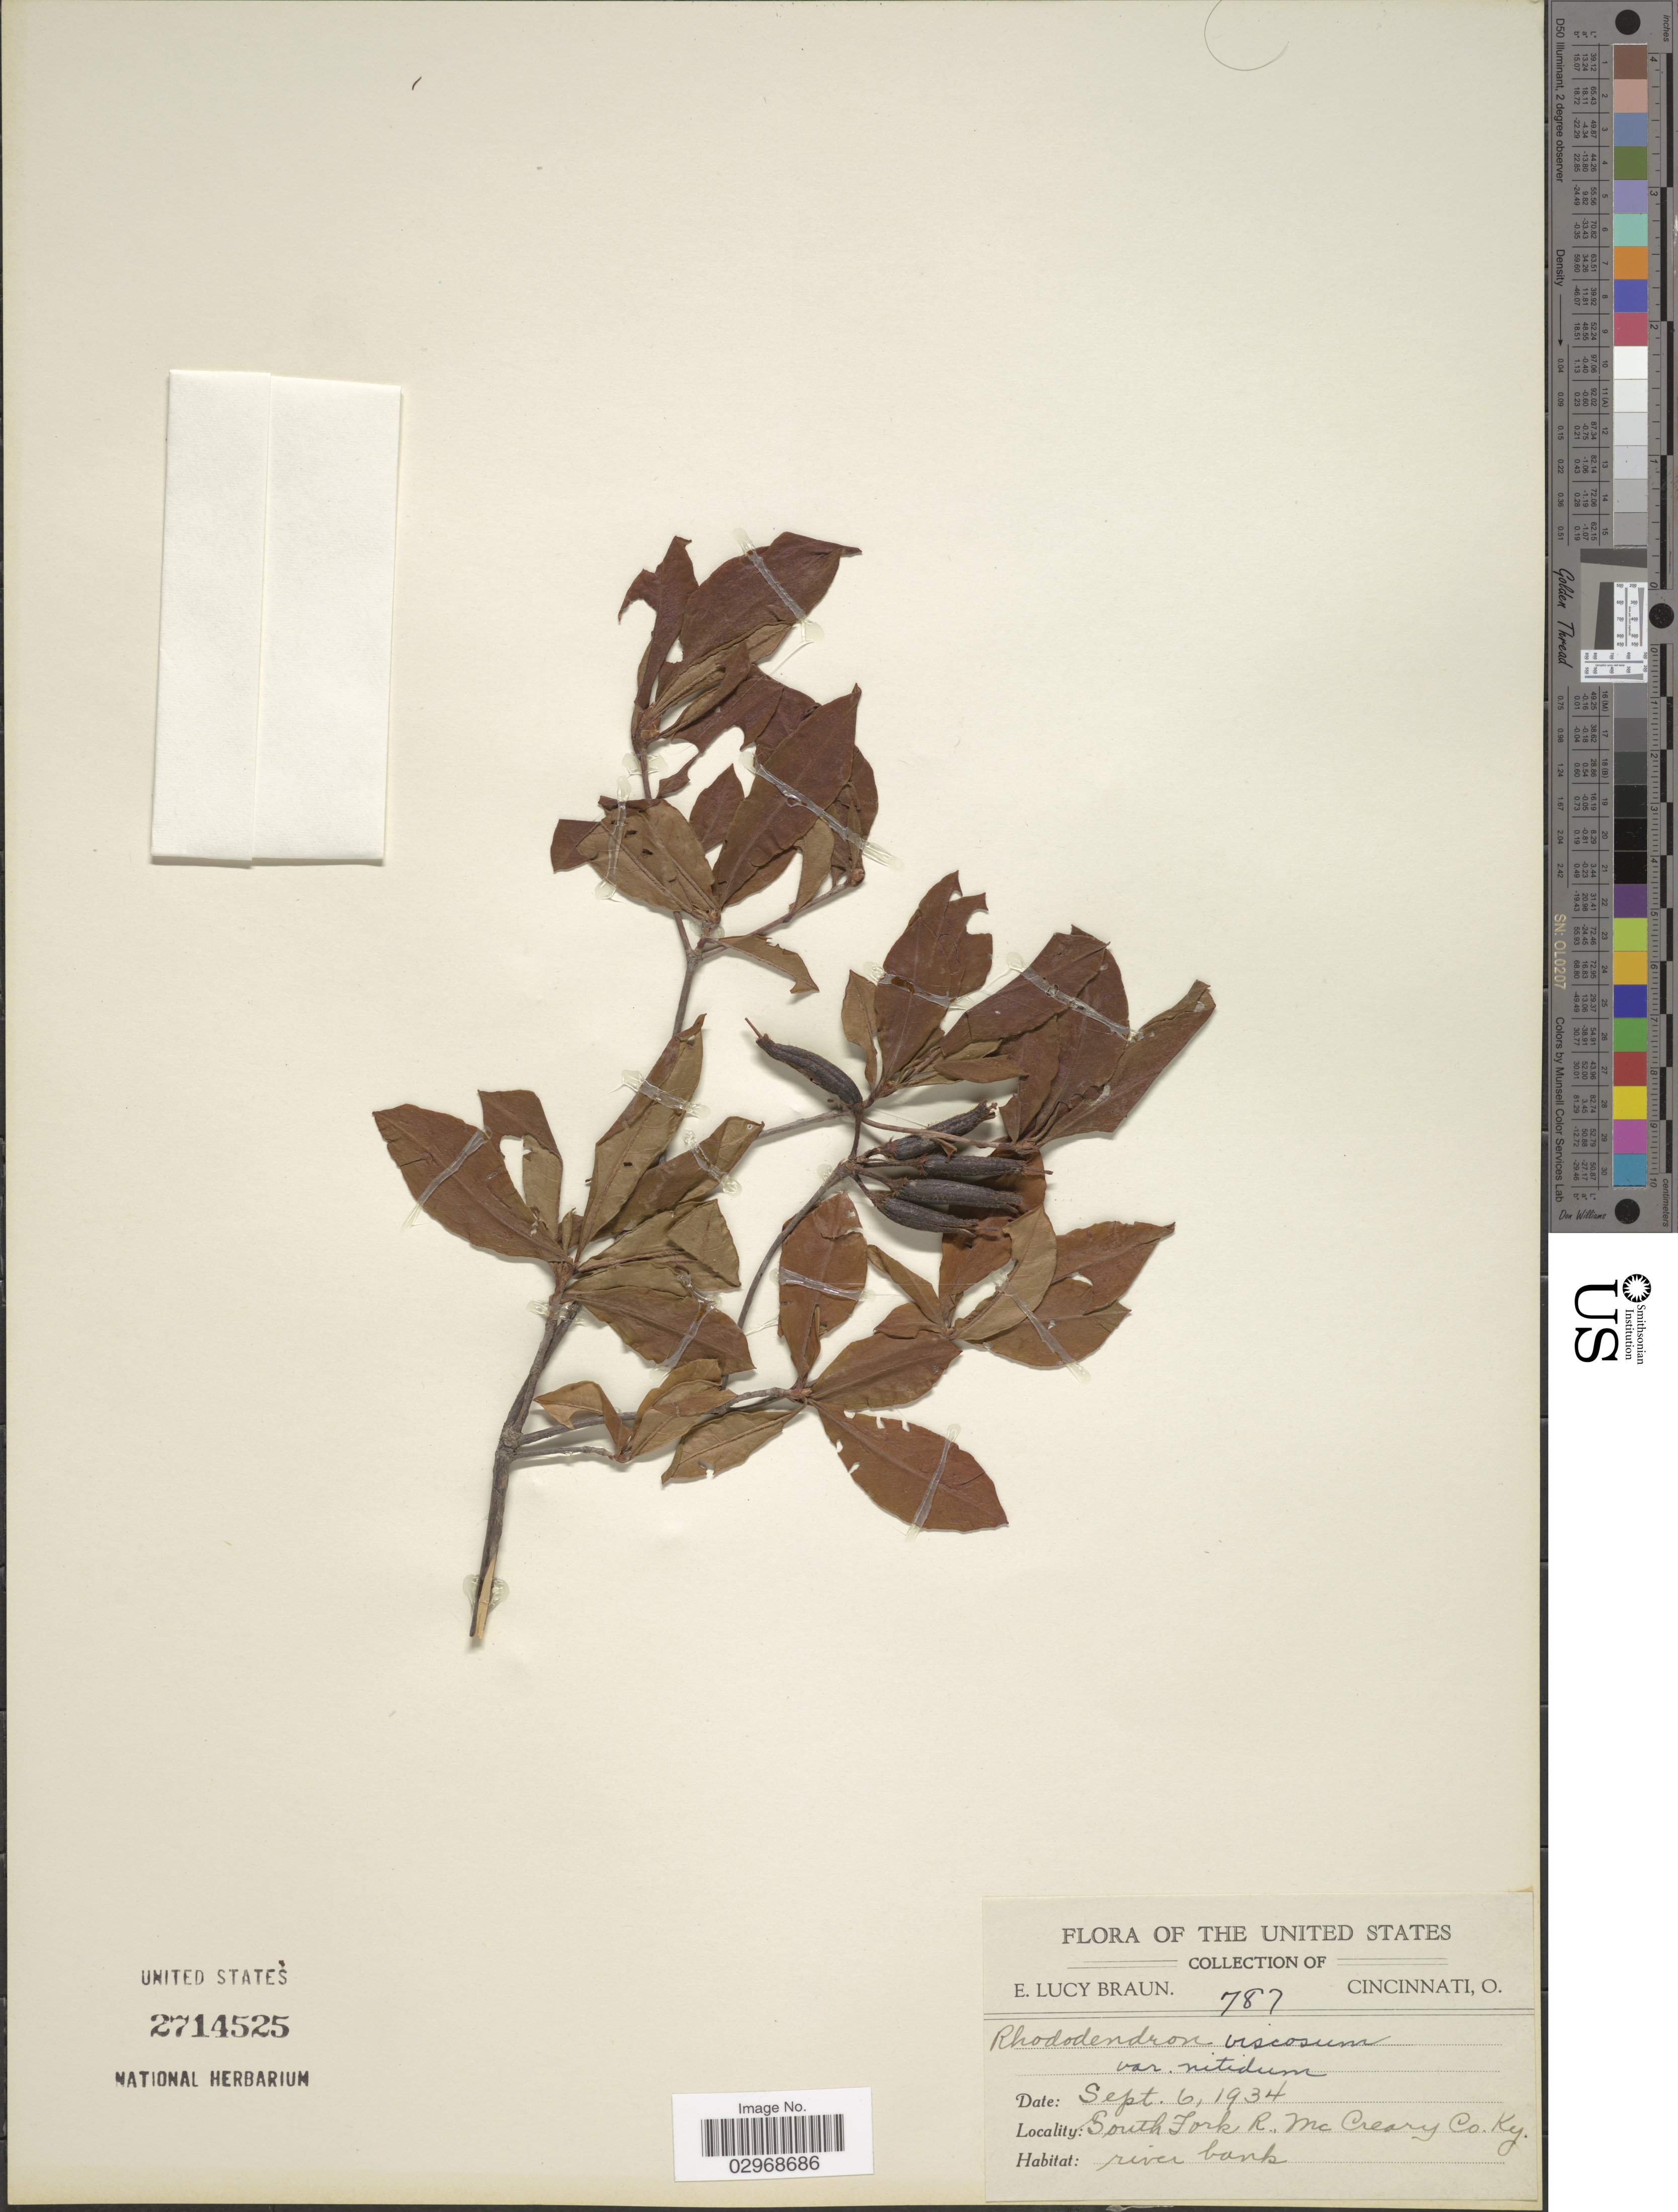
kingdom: Plantae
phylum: Tracheophyta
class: Magnoliopsida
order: Ericales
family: Ericaceae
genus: Rhododendron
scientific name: Rhododendron viscosum var. nitidum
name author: (Pursh) A. Gray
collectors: E. L. Braun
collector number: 787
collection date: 1934-09-06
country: United States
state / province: Kentucky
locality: South Fork R., McCreary Co., river bank.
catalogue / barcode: US 2714525